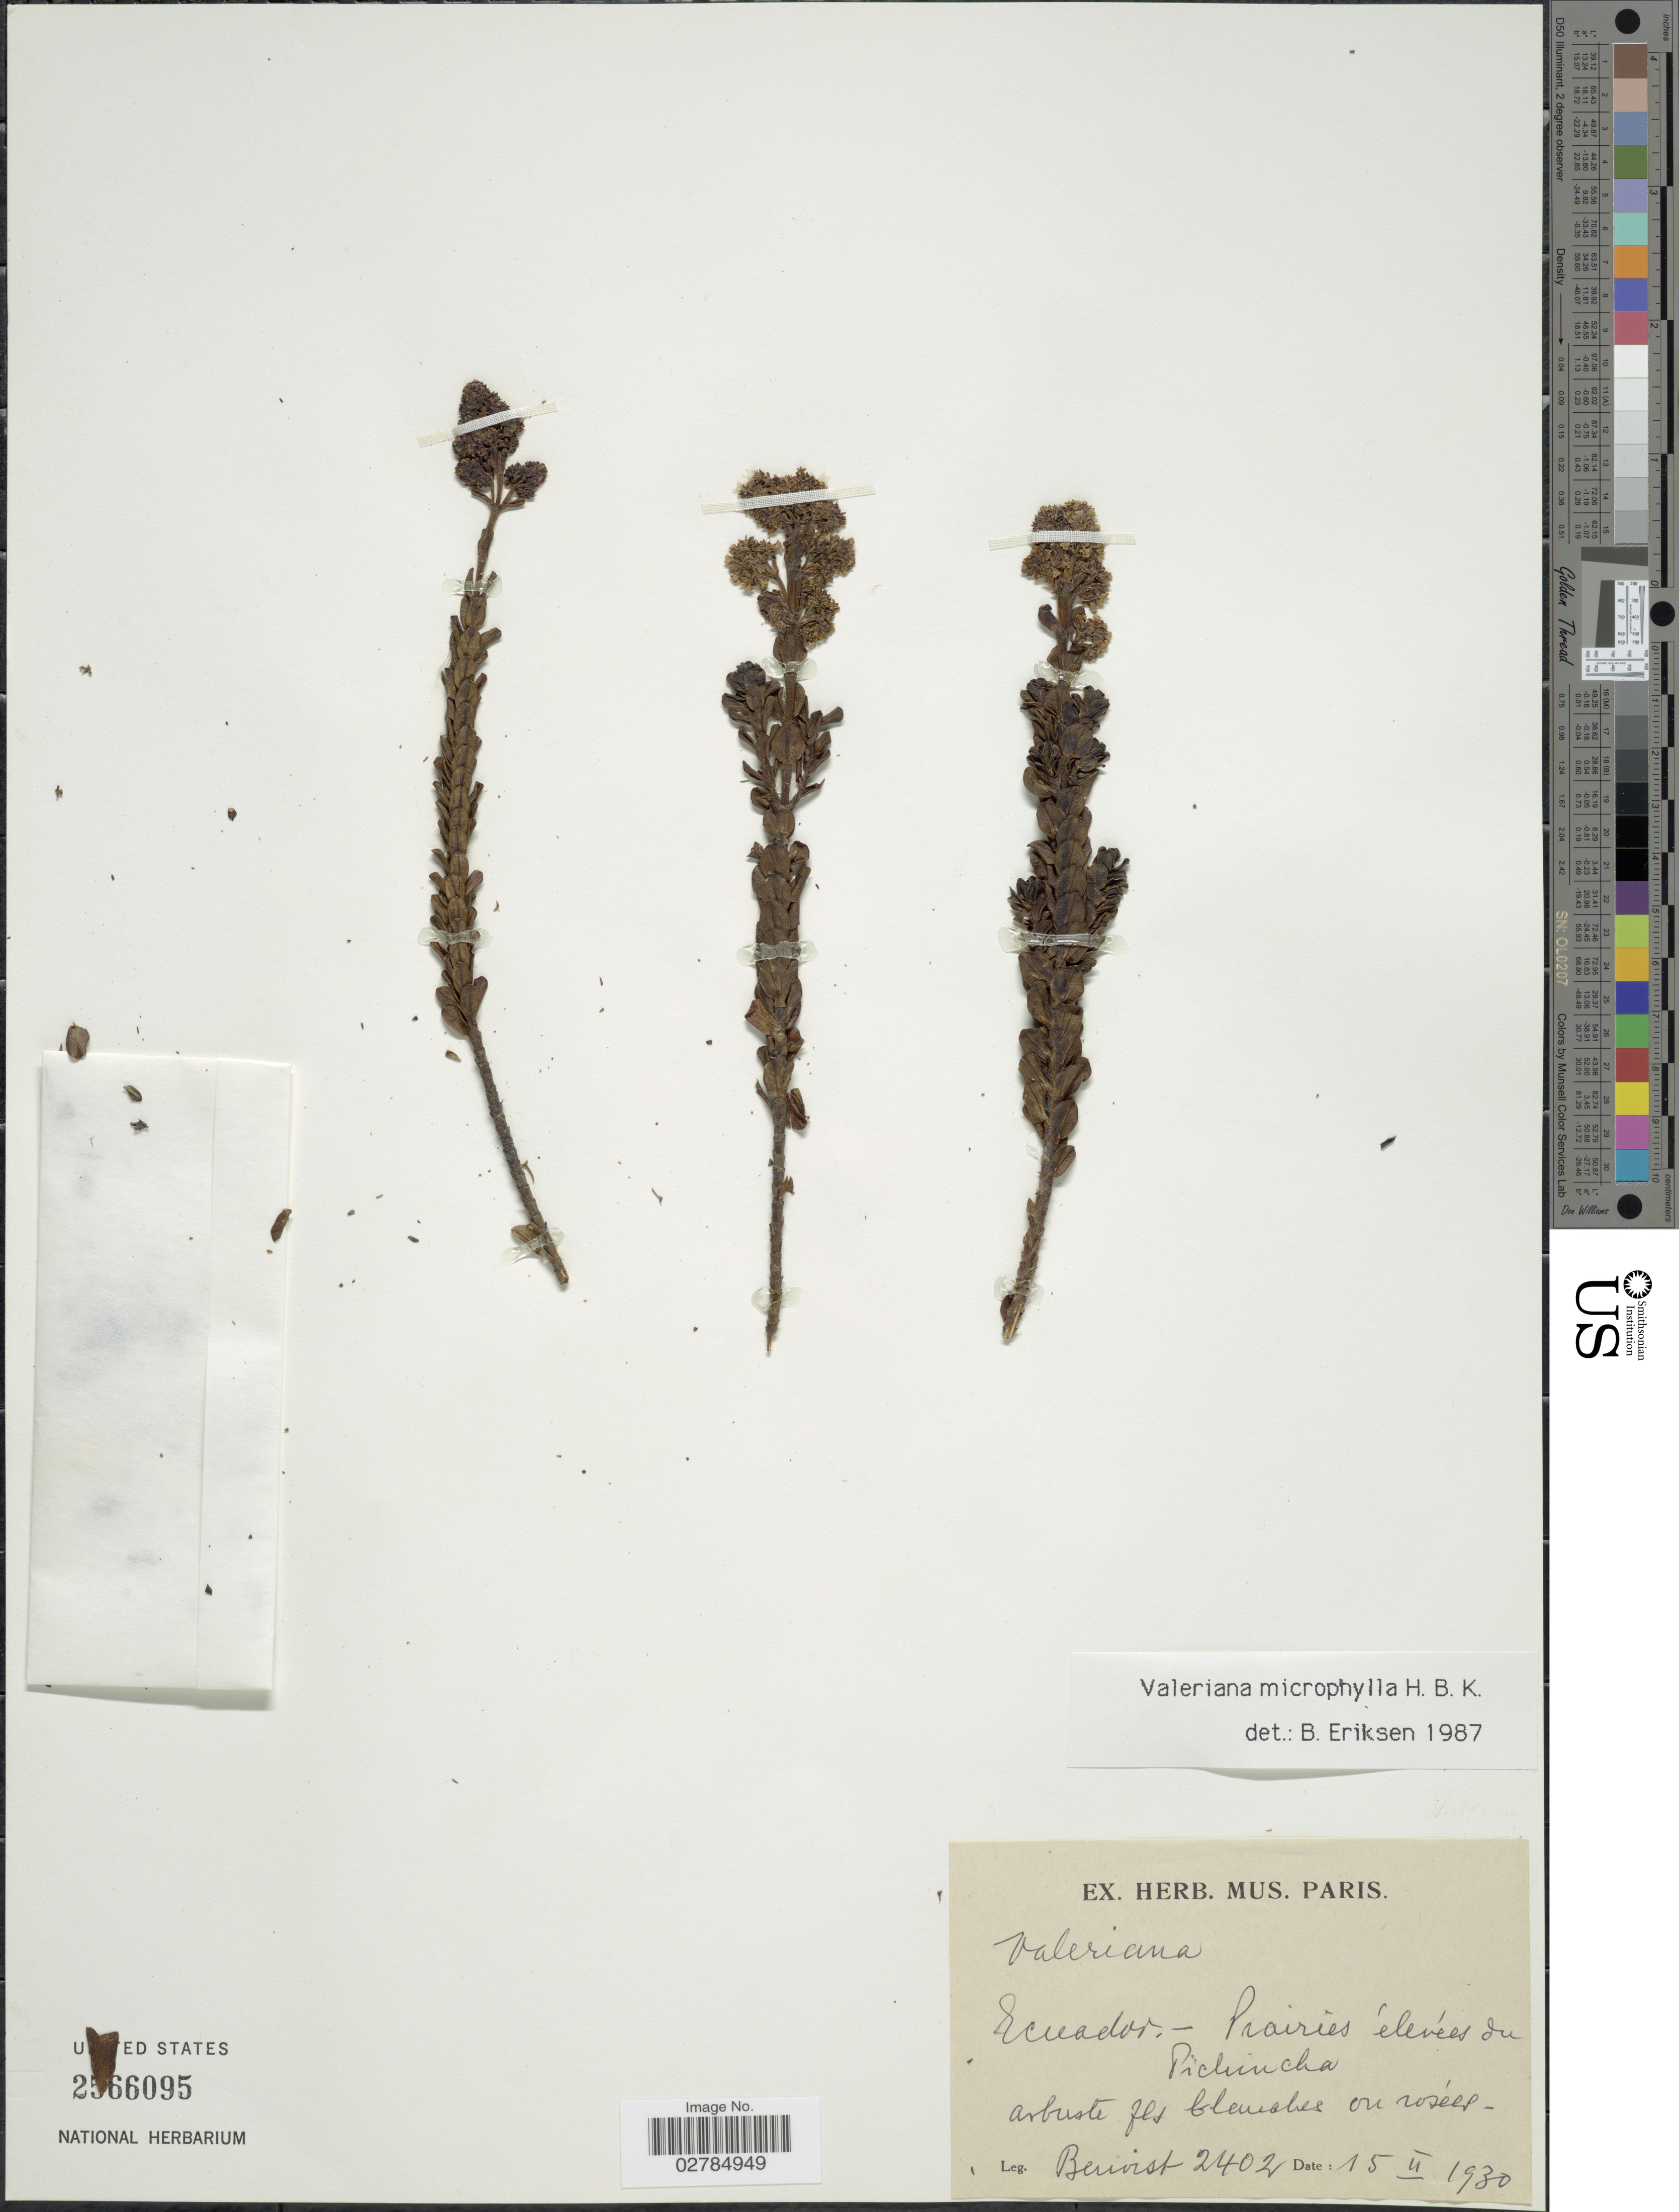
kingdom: Plantae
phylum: Tracheophyta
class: Magnoliopsida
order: Dipsacales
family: Caprifoliaceae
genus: Valeriana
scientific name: Valeriana microphylla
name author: Kunth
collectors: -- Benoist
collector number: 2402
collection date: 1930-02-15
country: Ecuador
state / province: Pichincha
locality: Prairies élevées du Pichincha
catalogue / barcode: US 2566095